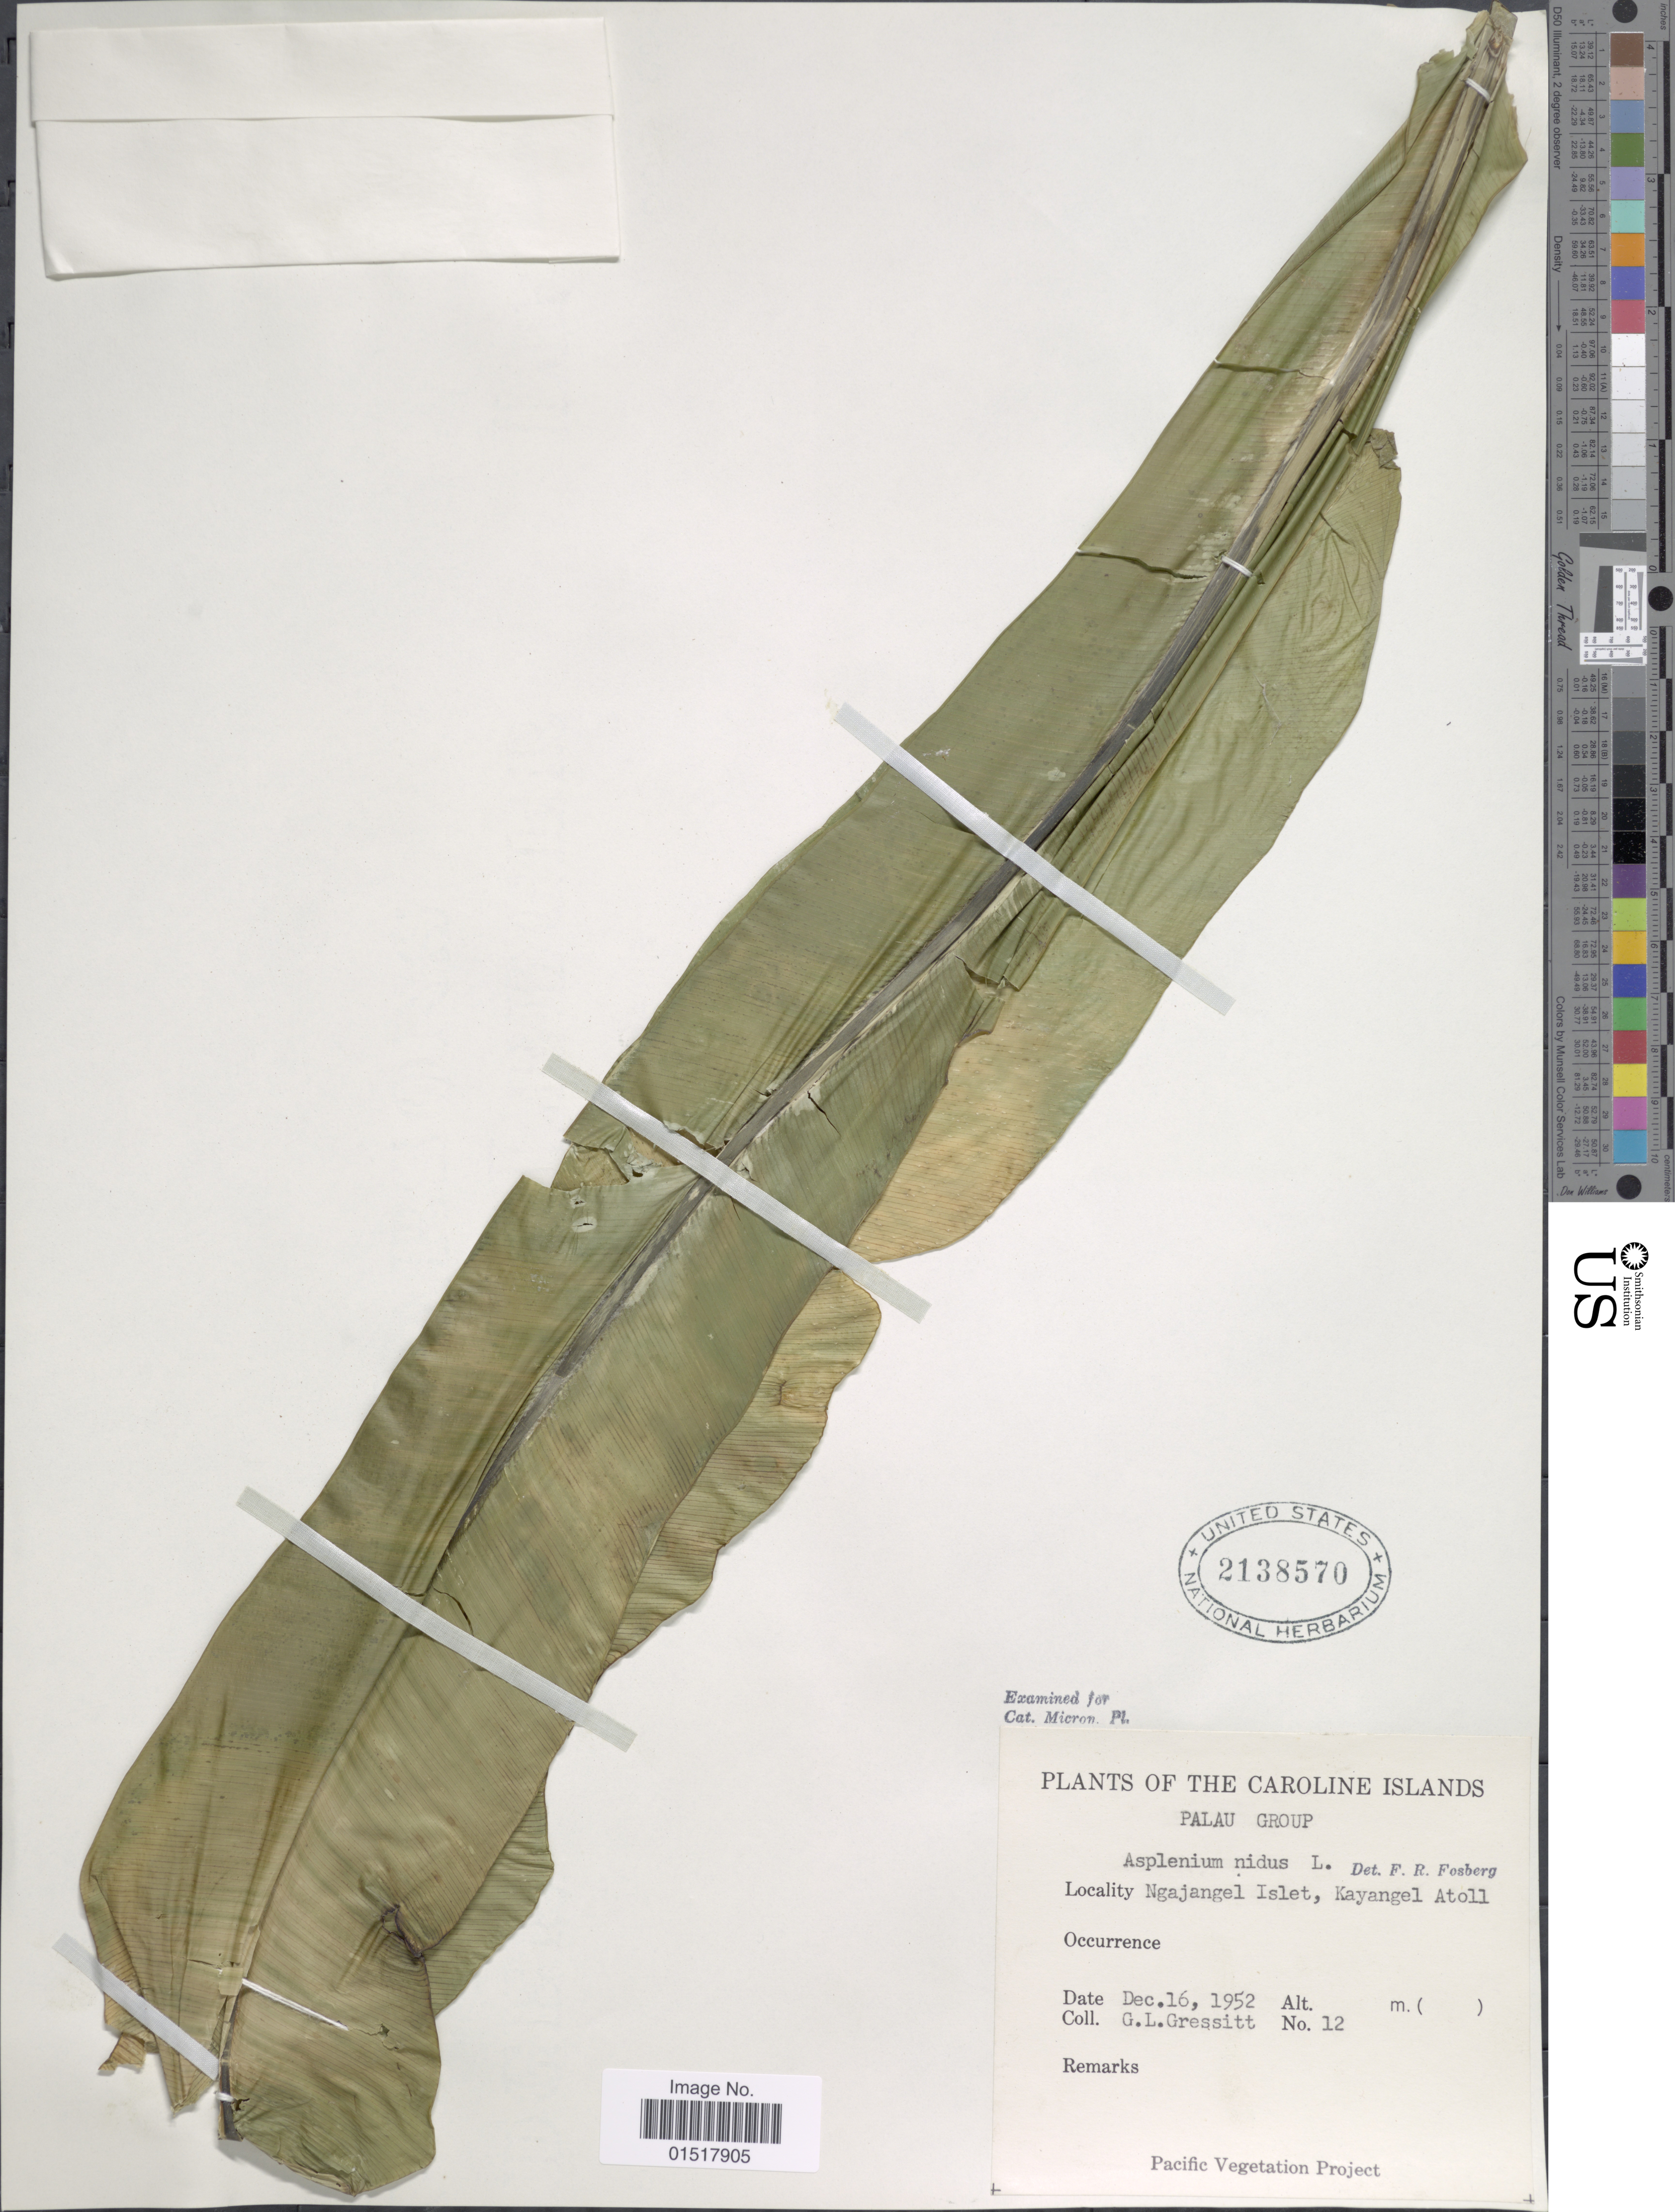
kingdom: Plantae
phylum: Tracheophyta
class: Polypodiopsida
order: Polypodiales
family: Aspleniaceae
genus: Asplenium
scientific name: Asplenium nidus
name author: L.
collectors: G. Gressitt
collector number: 12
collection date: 1952-12-16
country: Palau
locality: Caroline Islands. Palau Group. Ngajangel Islet, Kayangel Atoll.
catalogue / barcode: US 2138570